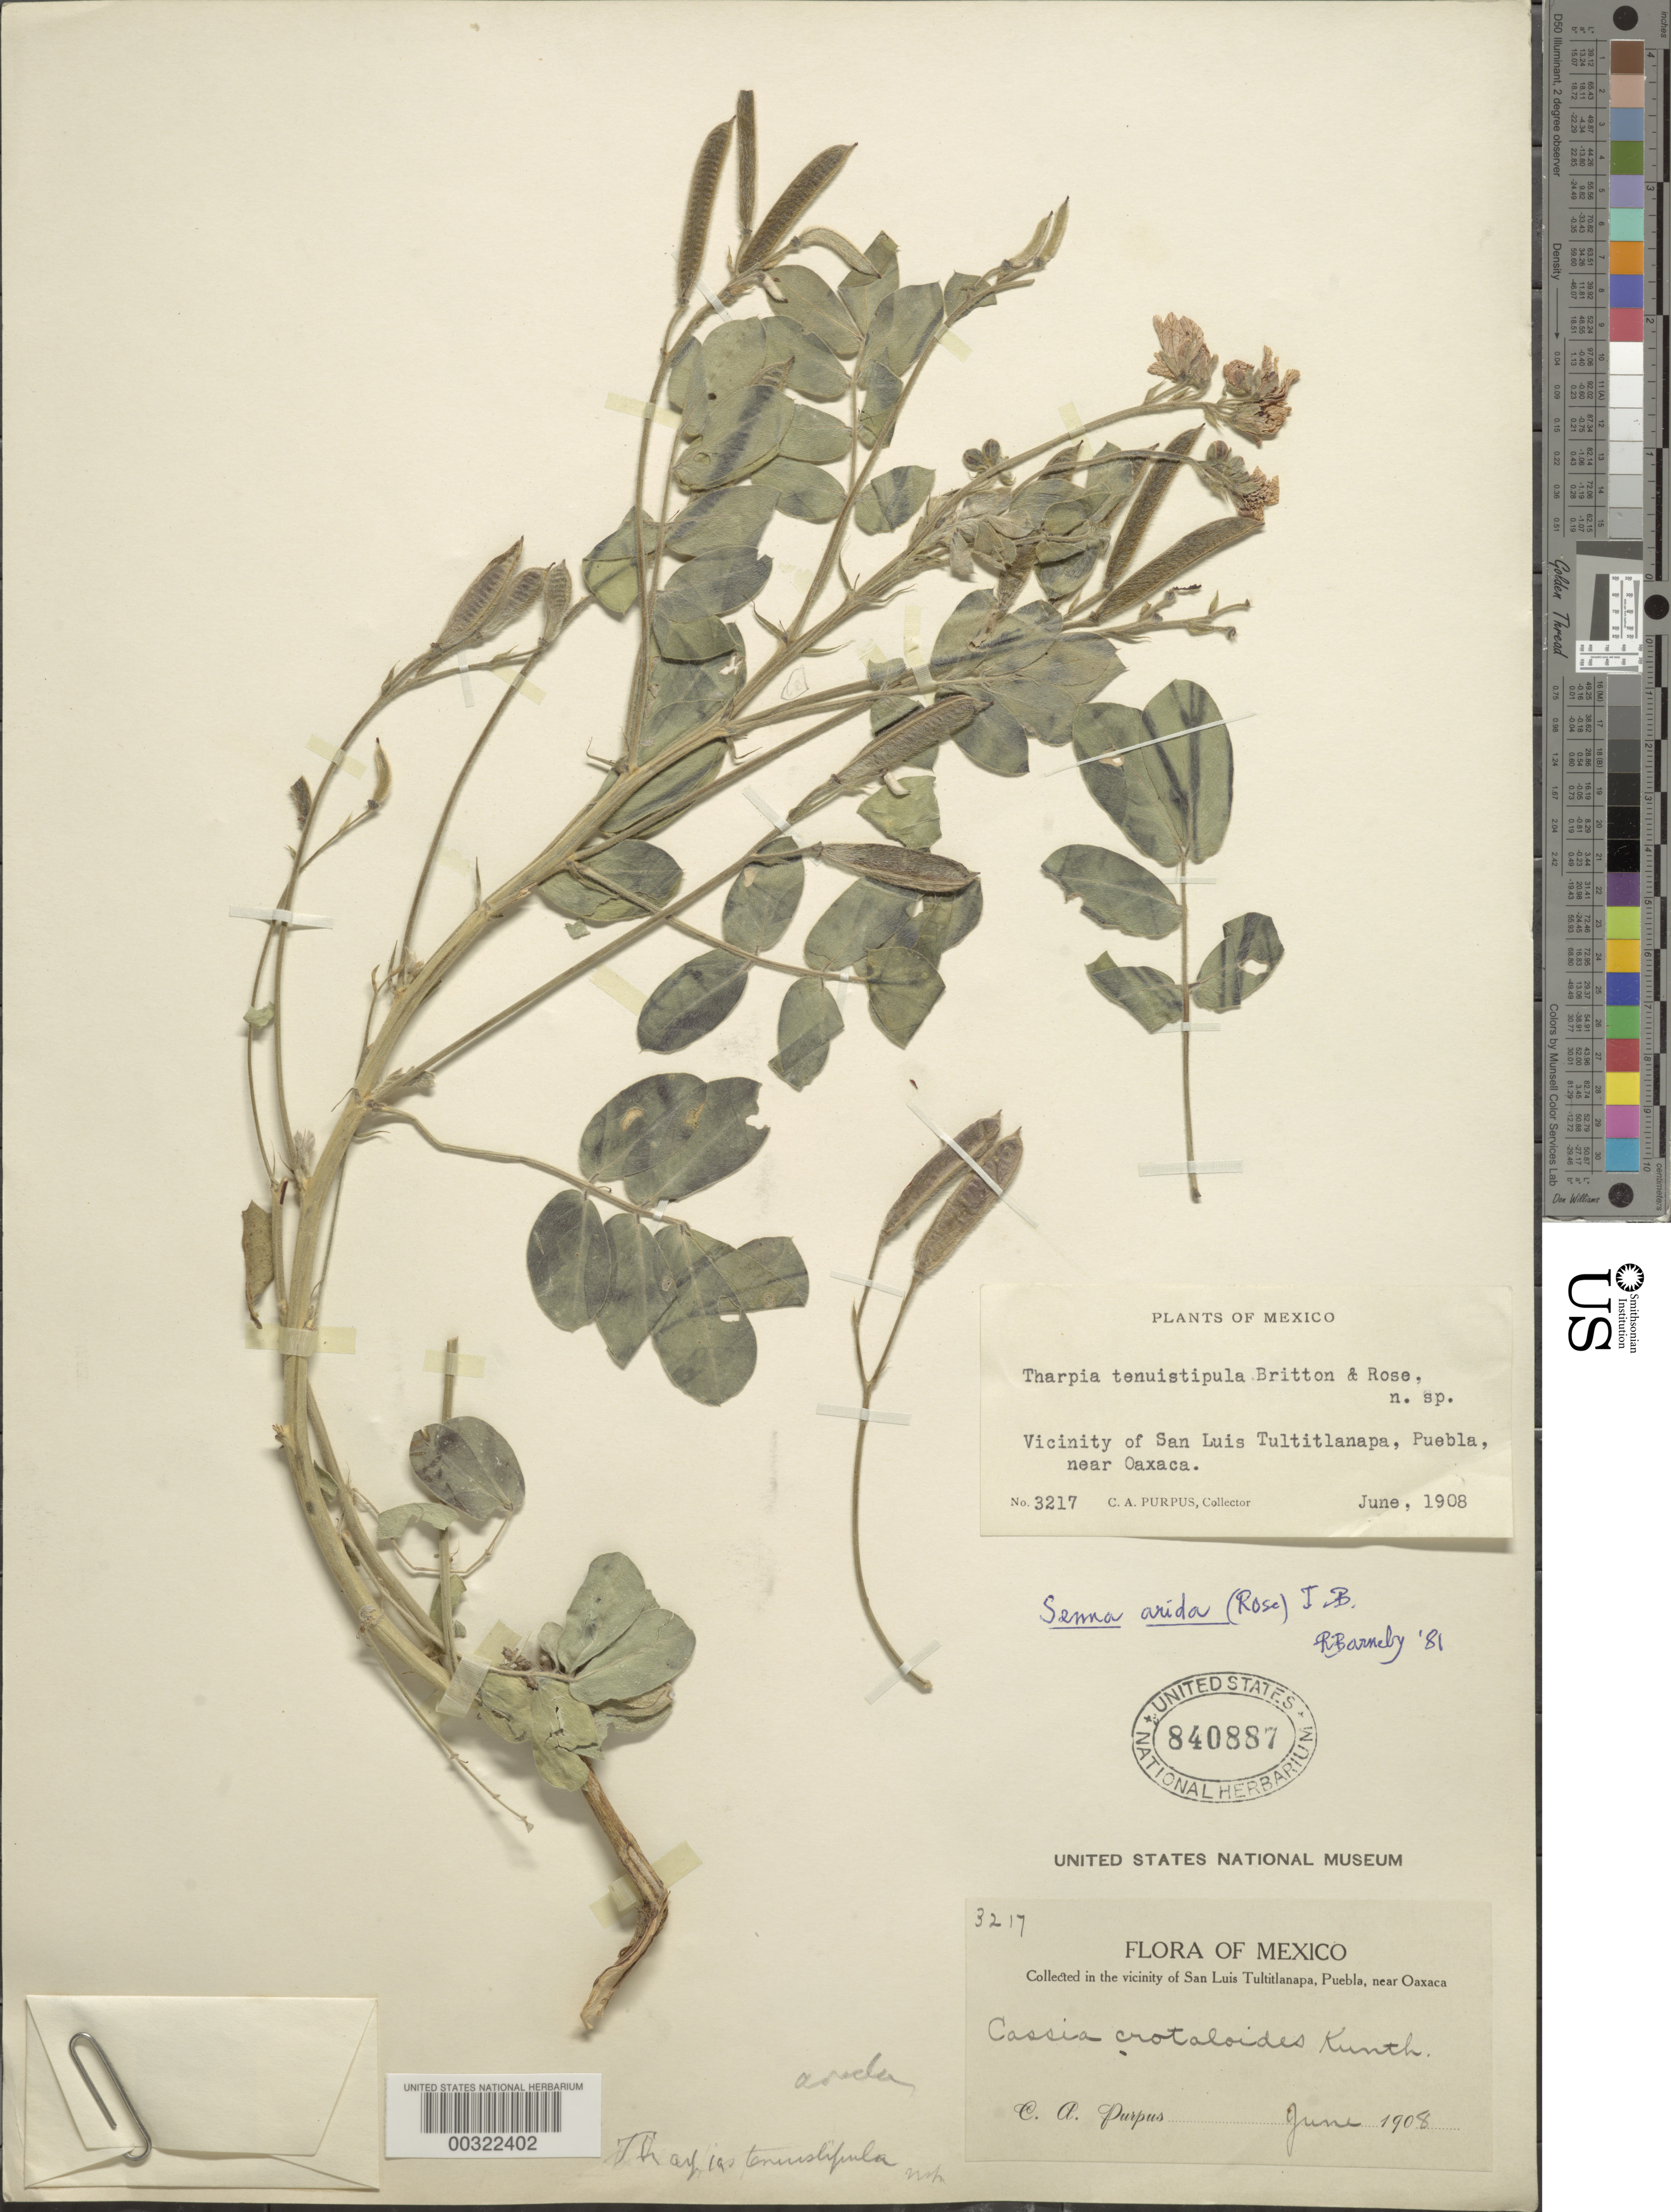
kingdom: Plantae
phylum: Tracheophyta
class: Magnoliopsida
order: Fabales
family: Fabaceae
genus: Senna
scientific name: Senna arida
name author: (Rose) H.S. Irwin & Barneby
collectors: C. A. Purpus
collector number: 3217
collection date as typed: Jun 1908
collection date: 1908-06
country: Mexico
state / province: Puebla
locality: Vicinity of San Luis Tultitlanapa, near Oaxaca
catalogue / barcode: US 840887